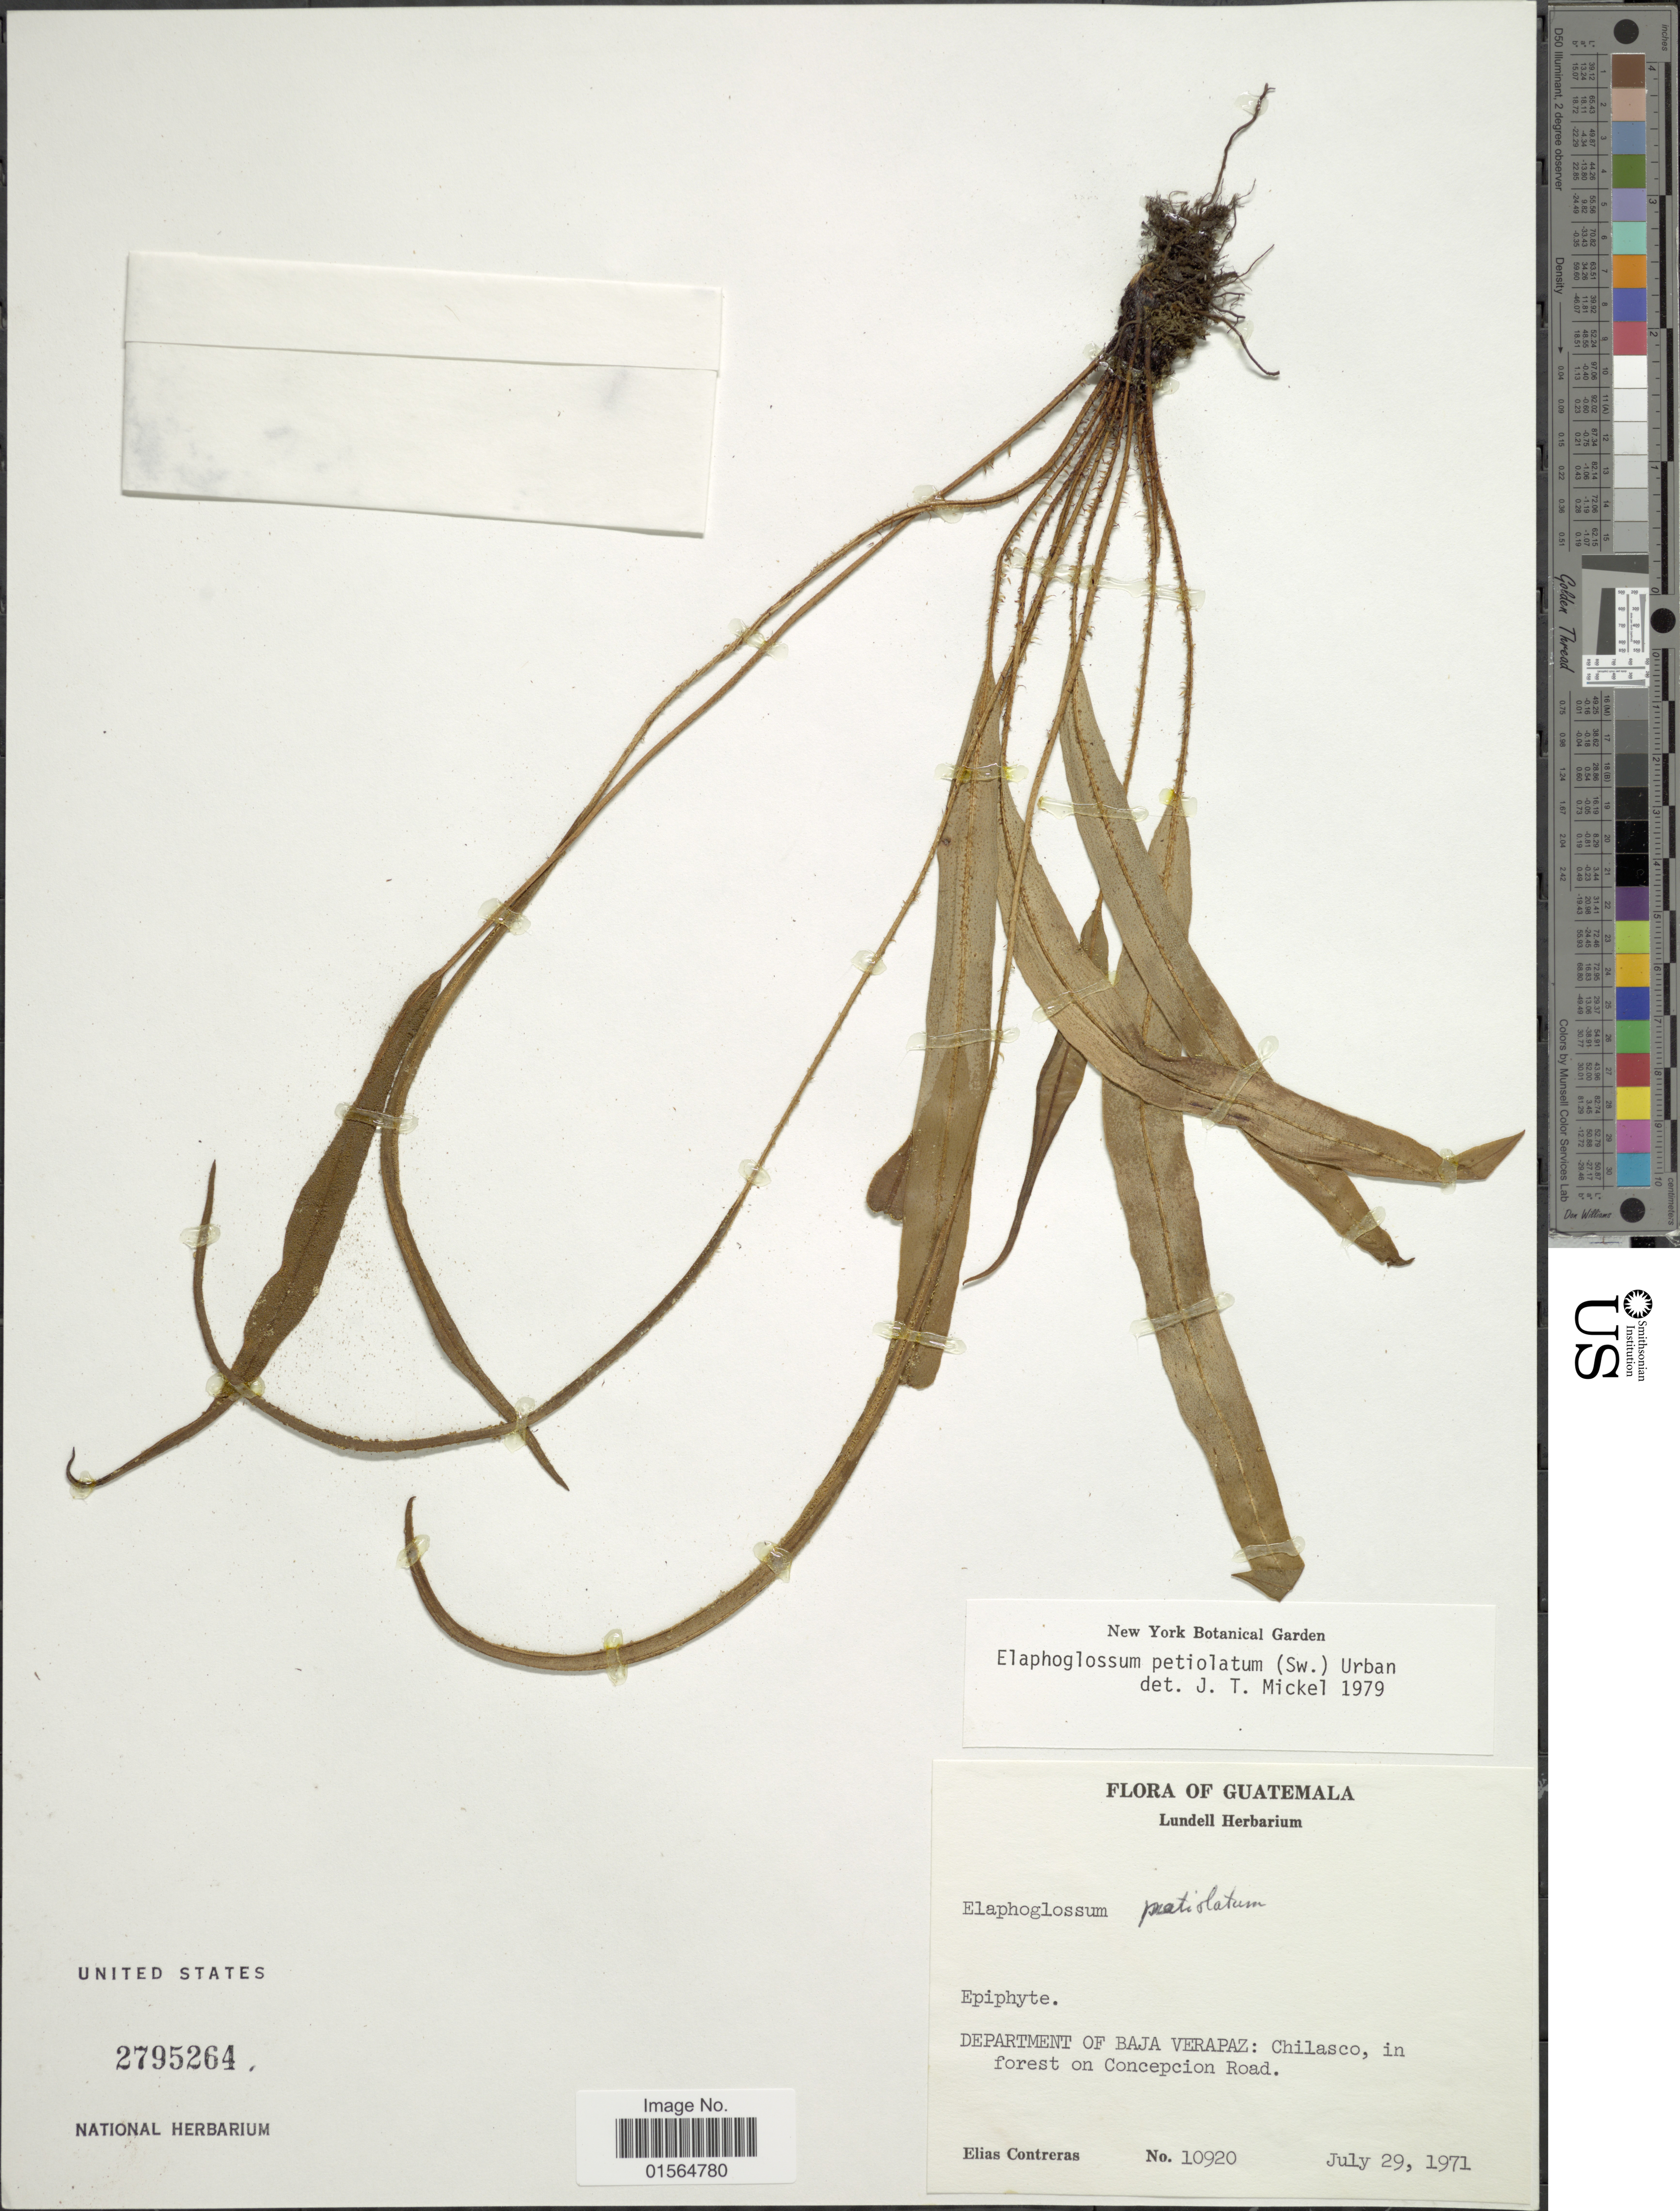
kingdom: Plantae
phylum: Tracheophyta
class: Polypodiopsida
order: Polypodiales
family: Dryopteridaceae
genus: Elaphoglossum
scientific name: Elaphoglossum petiolatum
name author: (Sw.) Urb.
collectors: E. Contreras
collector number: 10920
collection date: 1971-07-29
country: Guatemala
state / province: Baja Verapaz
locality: Chilasco, in forest on Concepcion Road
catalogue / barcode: US 2795264